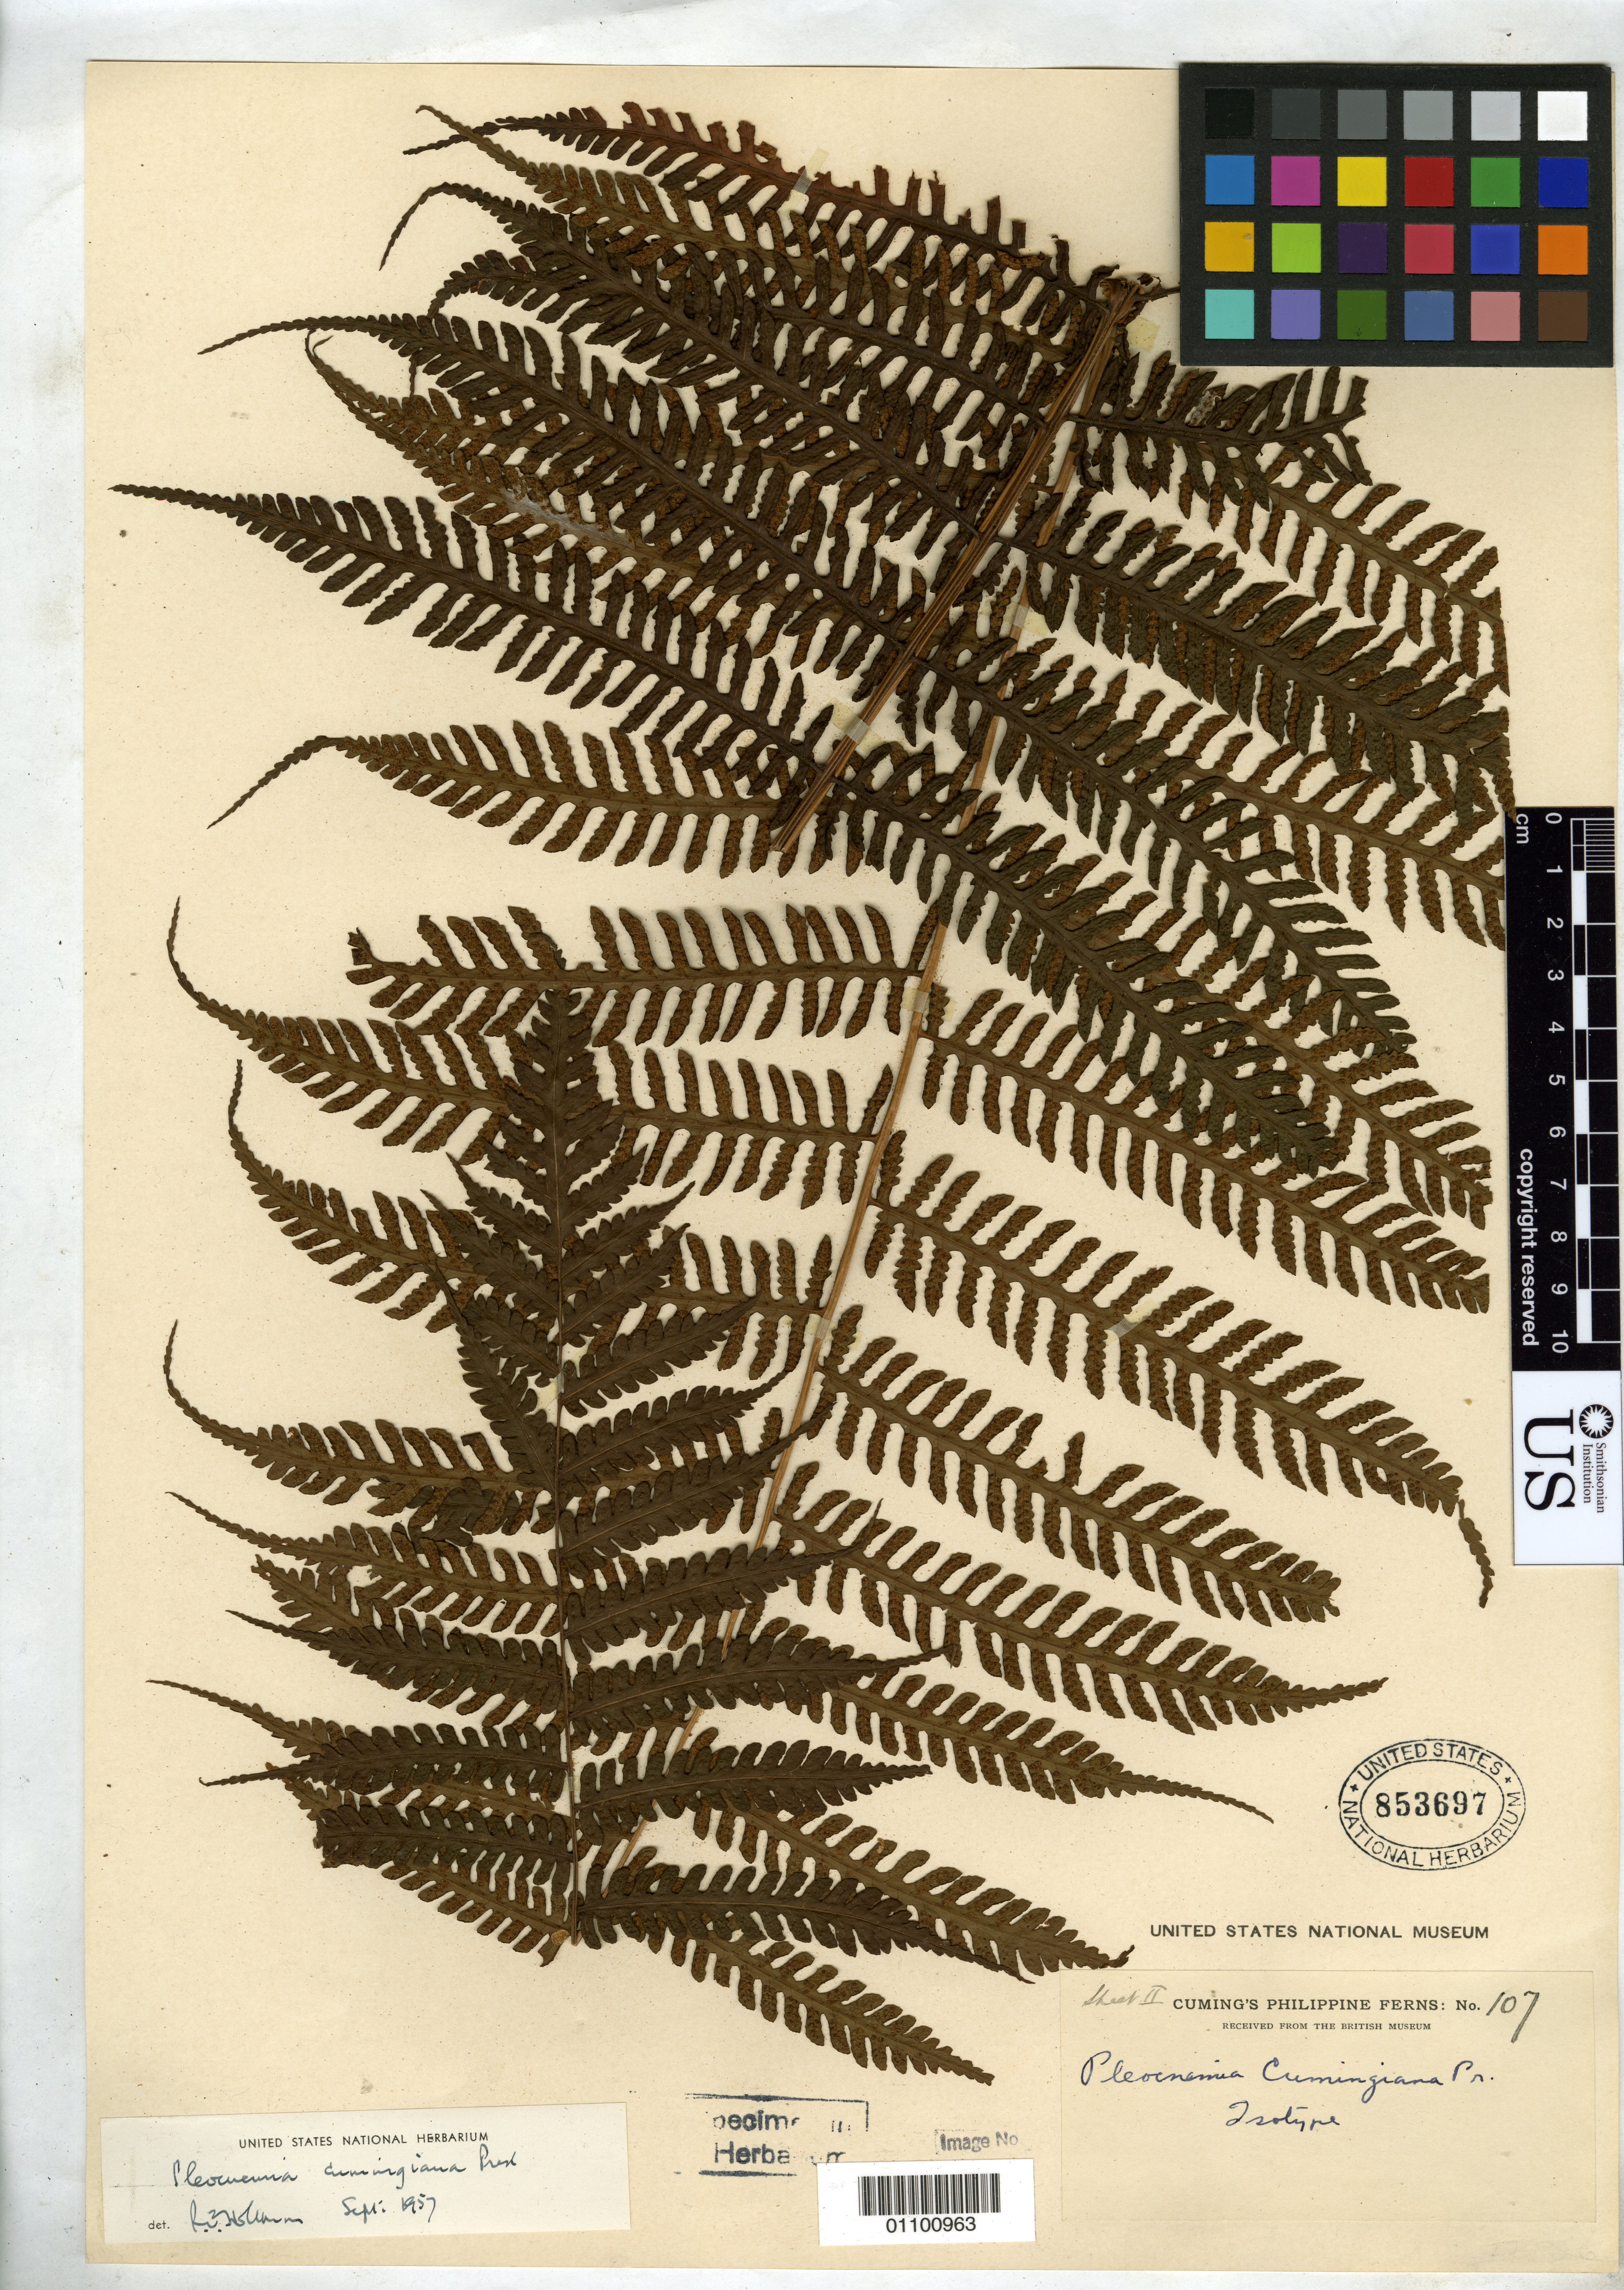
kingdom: Plantae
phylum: Tracheophyta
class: Polypodiopsida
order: Polypodiales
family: Dryopteridaceae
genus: Pleocnemia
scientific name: Pleocnemia cumingiana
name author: C. Presl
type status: Isotype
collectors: H. Cuming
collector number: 107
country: Philippines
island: Luzon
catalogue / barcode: US 853697